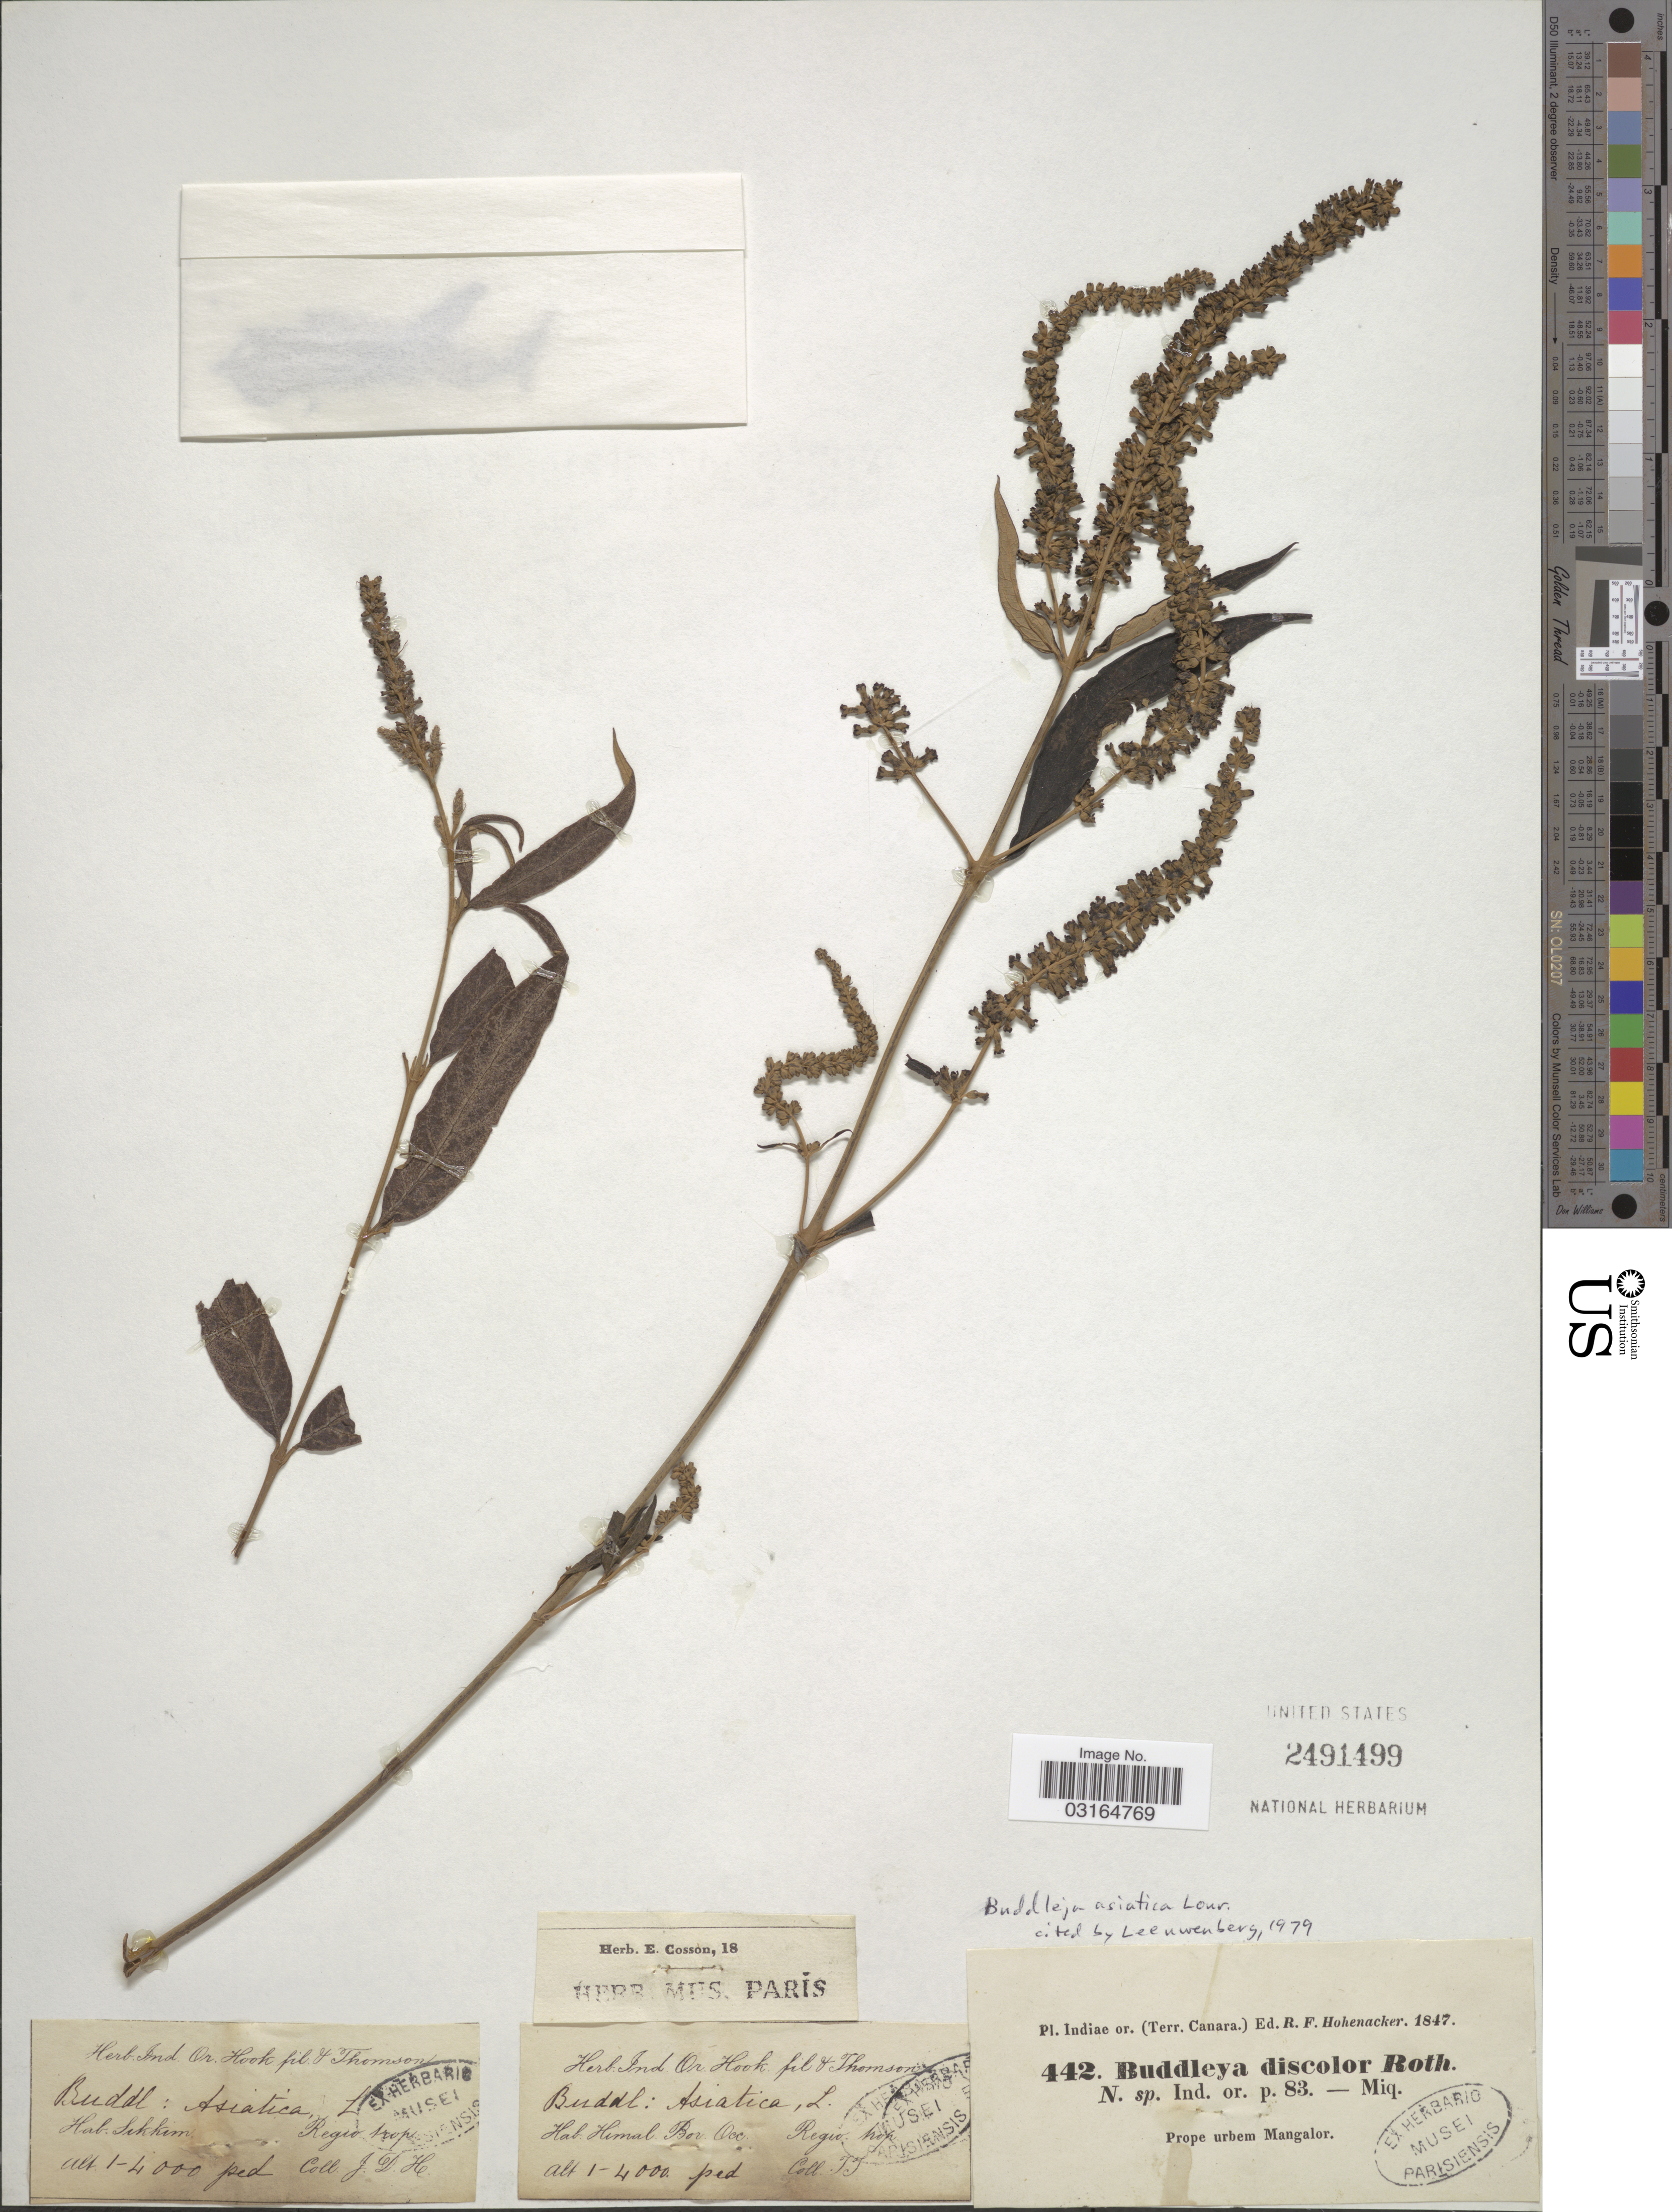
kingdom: Plantae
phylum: Tracheophyta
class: Magnoliopsida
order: Lamiales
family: Scrophulariaceae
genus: Buddleja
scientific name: Buddleja asiatica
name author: Lour.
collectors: J. D. Hooker & T. Thomson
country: India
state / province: Sikkim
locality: Regio trop. Himal Bor. Occ.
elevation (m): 305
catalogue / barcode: US 2491499